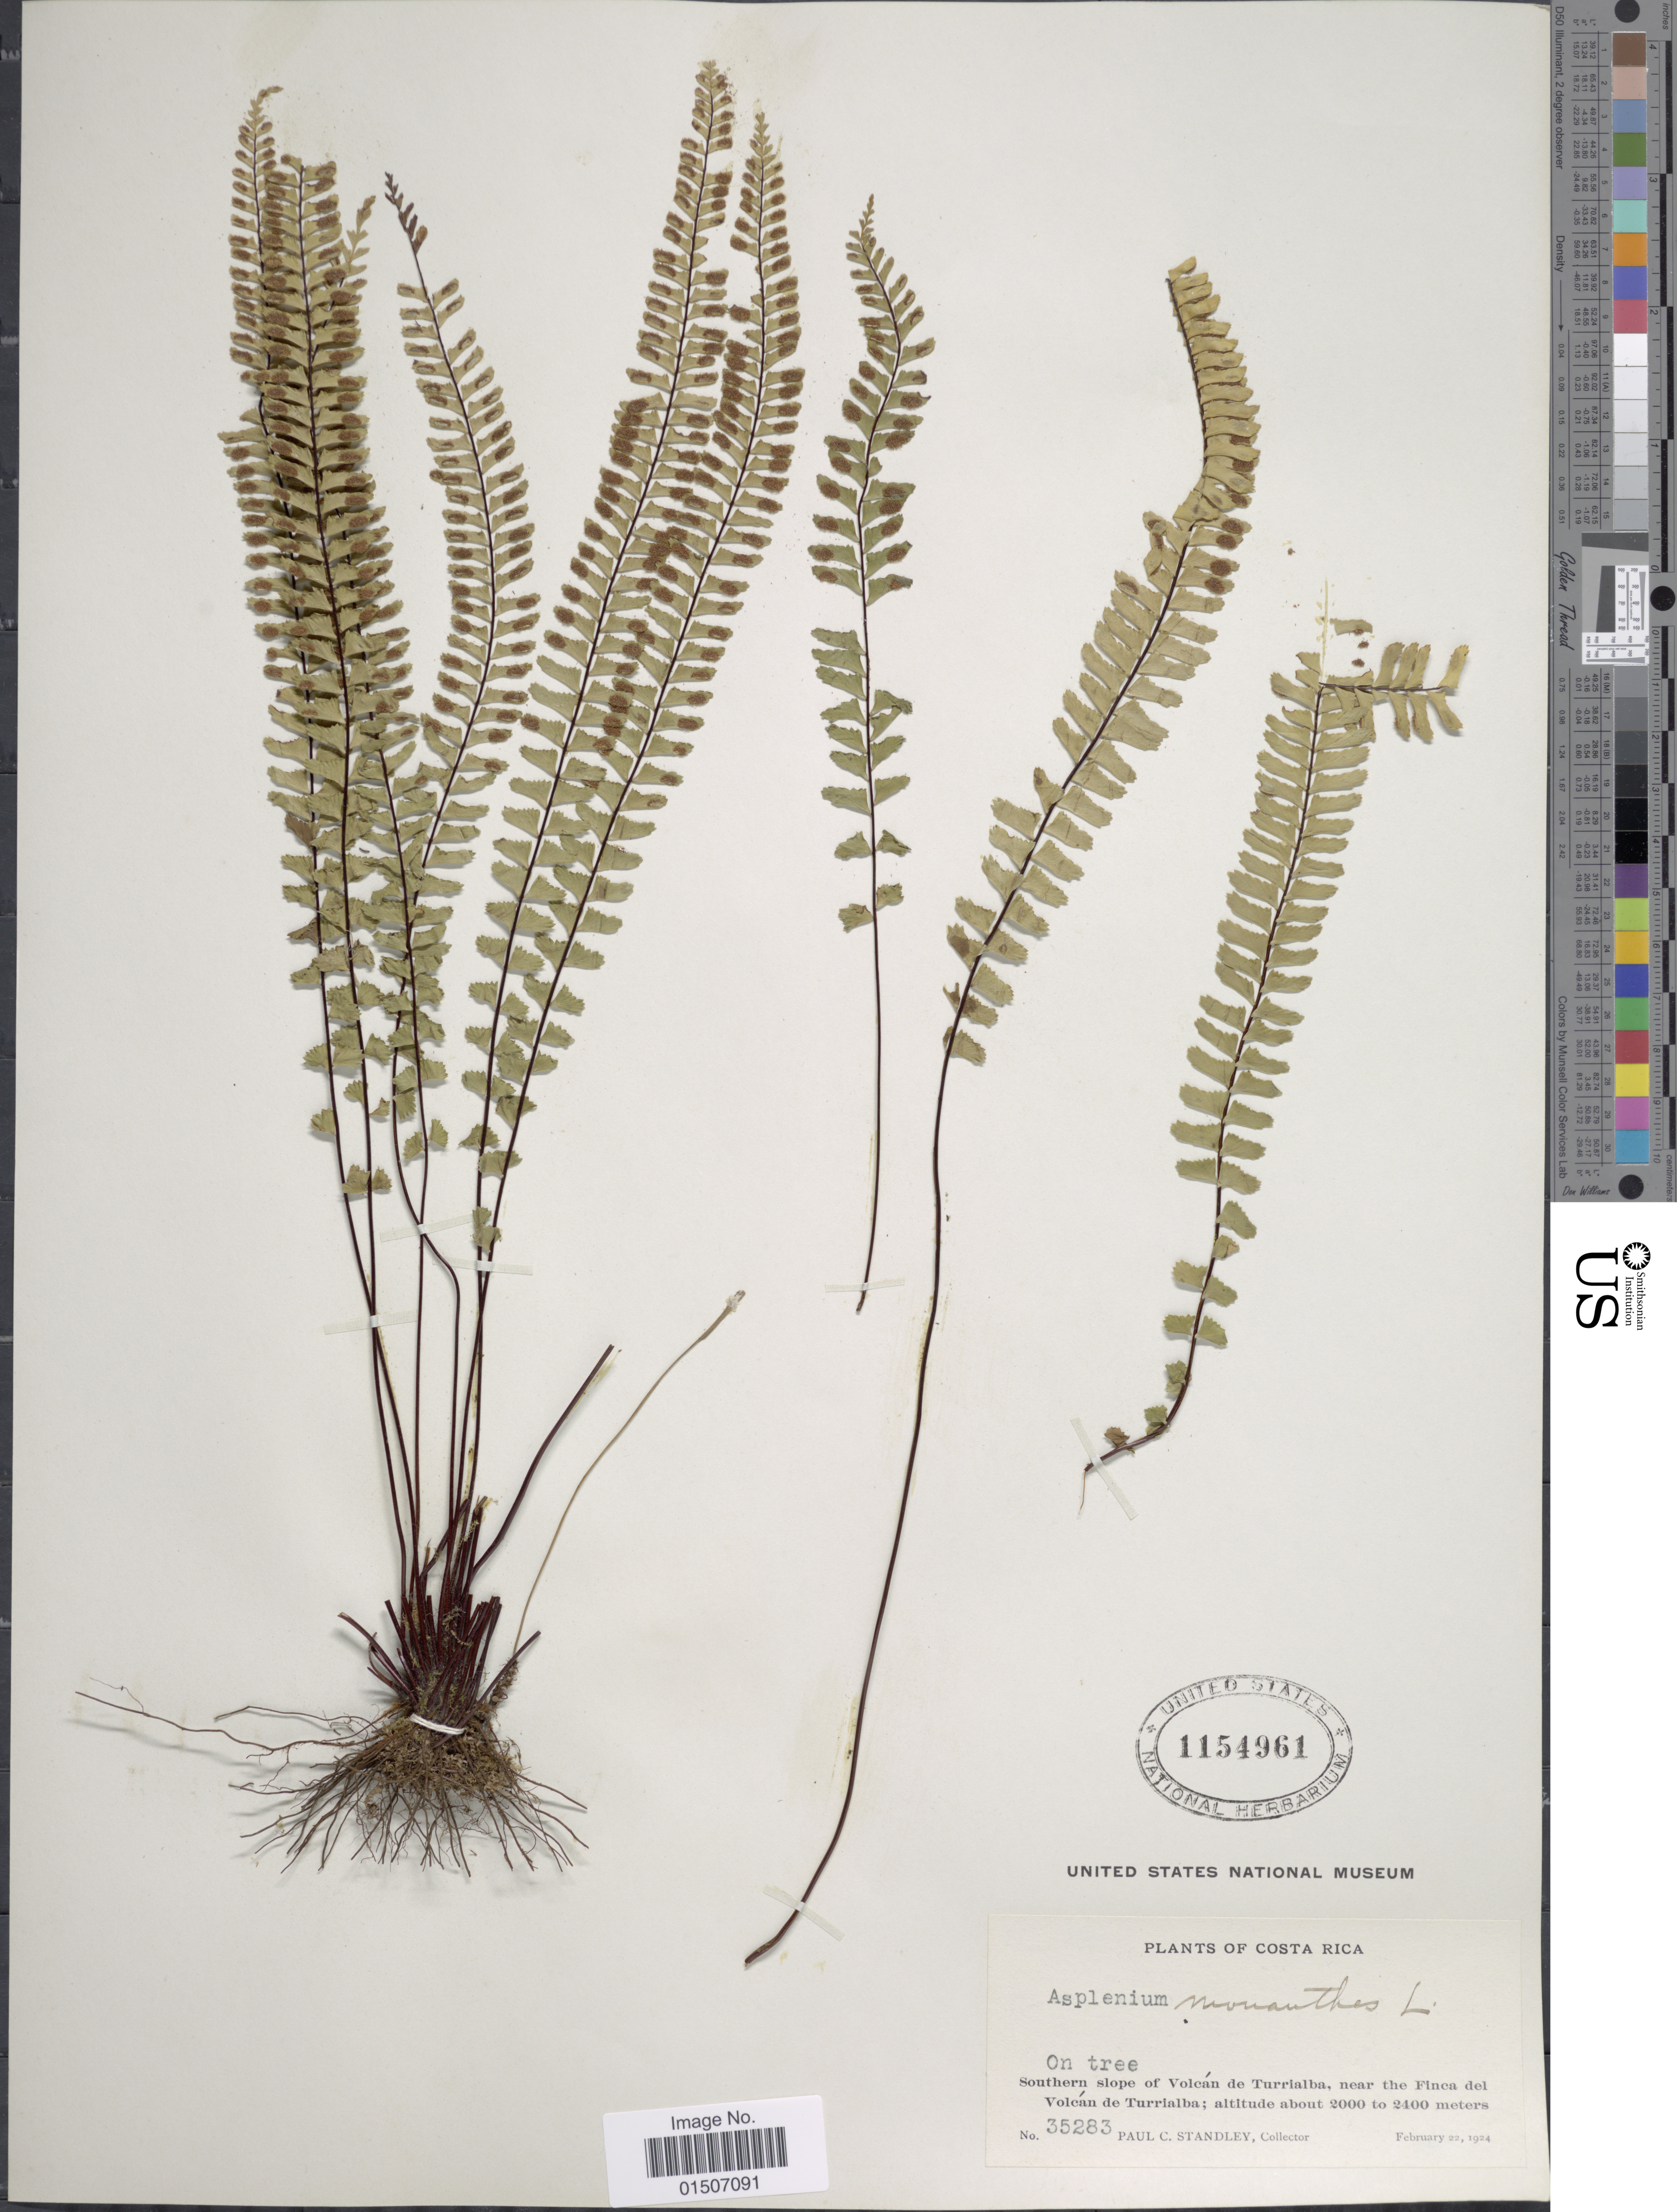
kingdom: Plantae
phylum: Tracheophyta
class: Polypodiopsida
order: Polypodiales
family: Aspleniaceae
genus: Asplenium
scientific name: Asplenium monanthes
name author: L.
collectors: P. C. Standley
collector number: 35283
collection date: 1924-02-22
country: Costa Rica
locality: On tree, Southern slope of Volcán de Turrialba, near the Finca del Volcán de Turrialba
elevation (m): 2000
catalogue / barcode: US 1154961